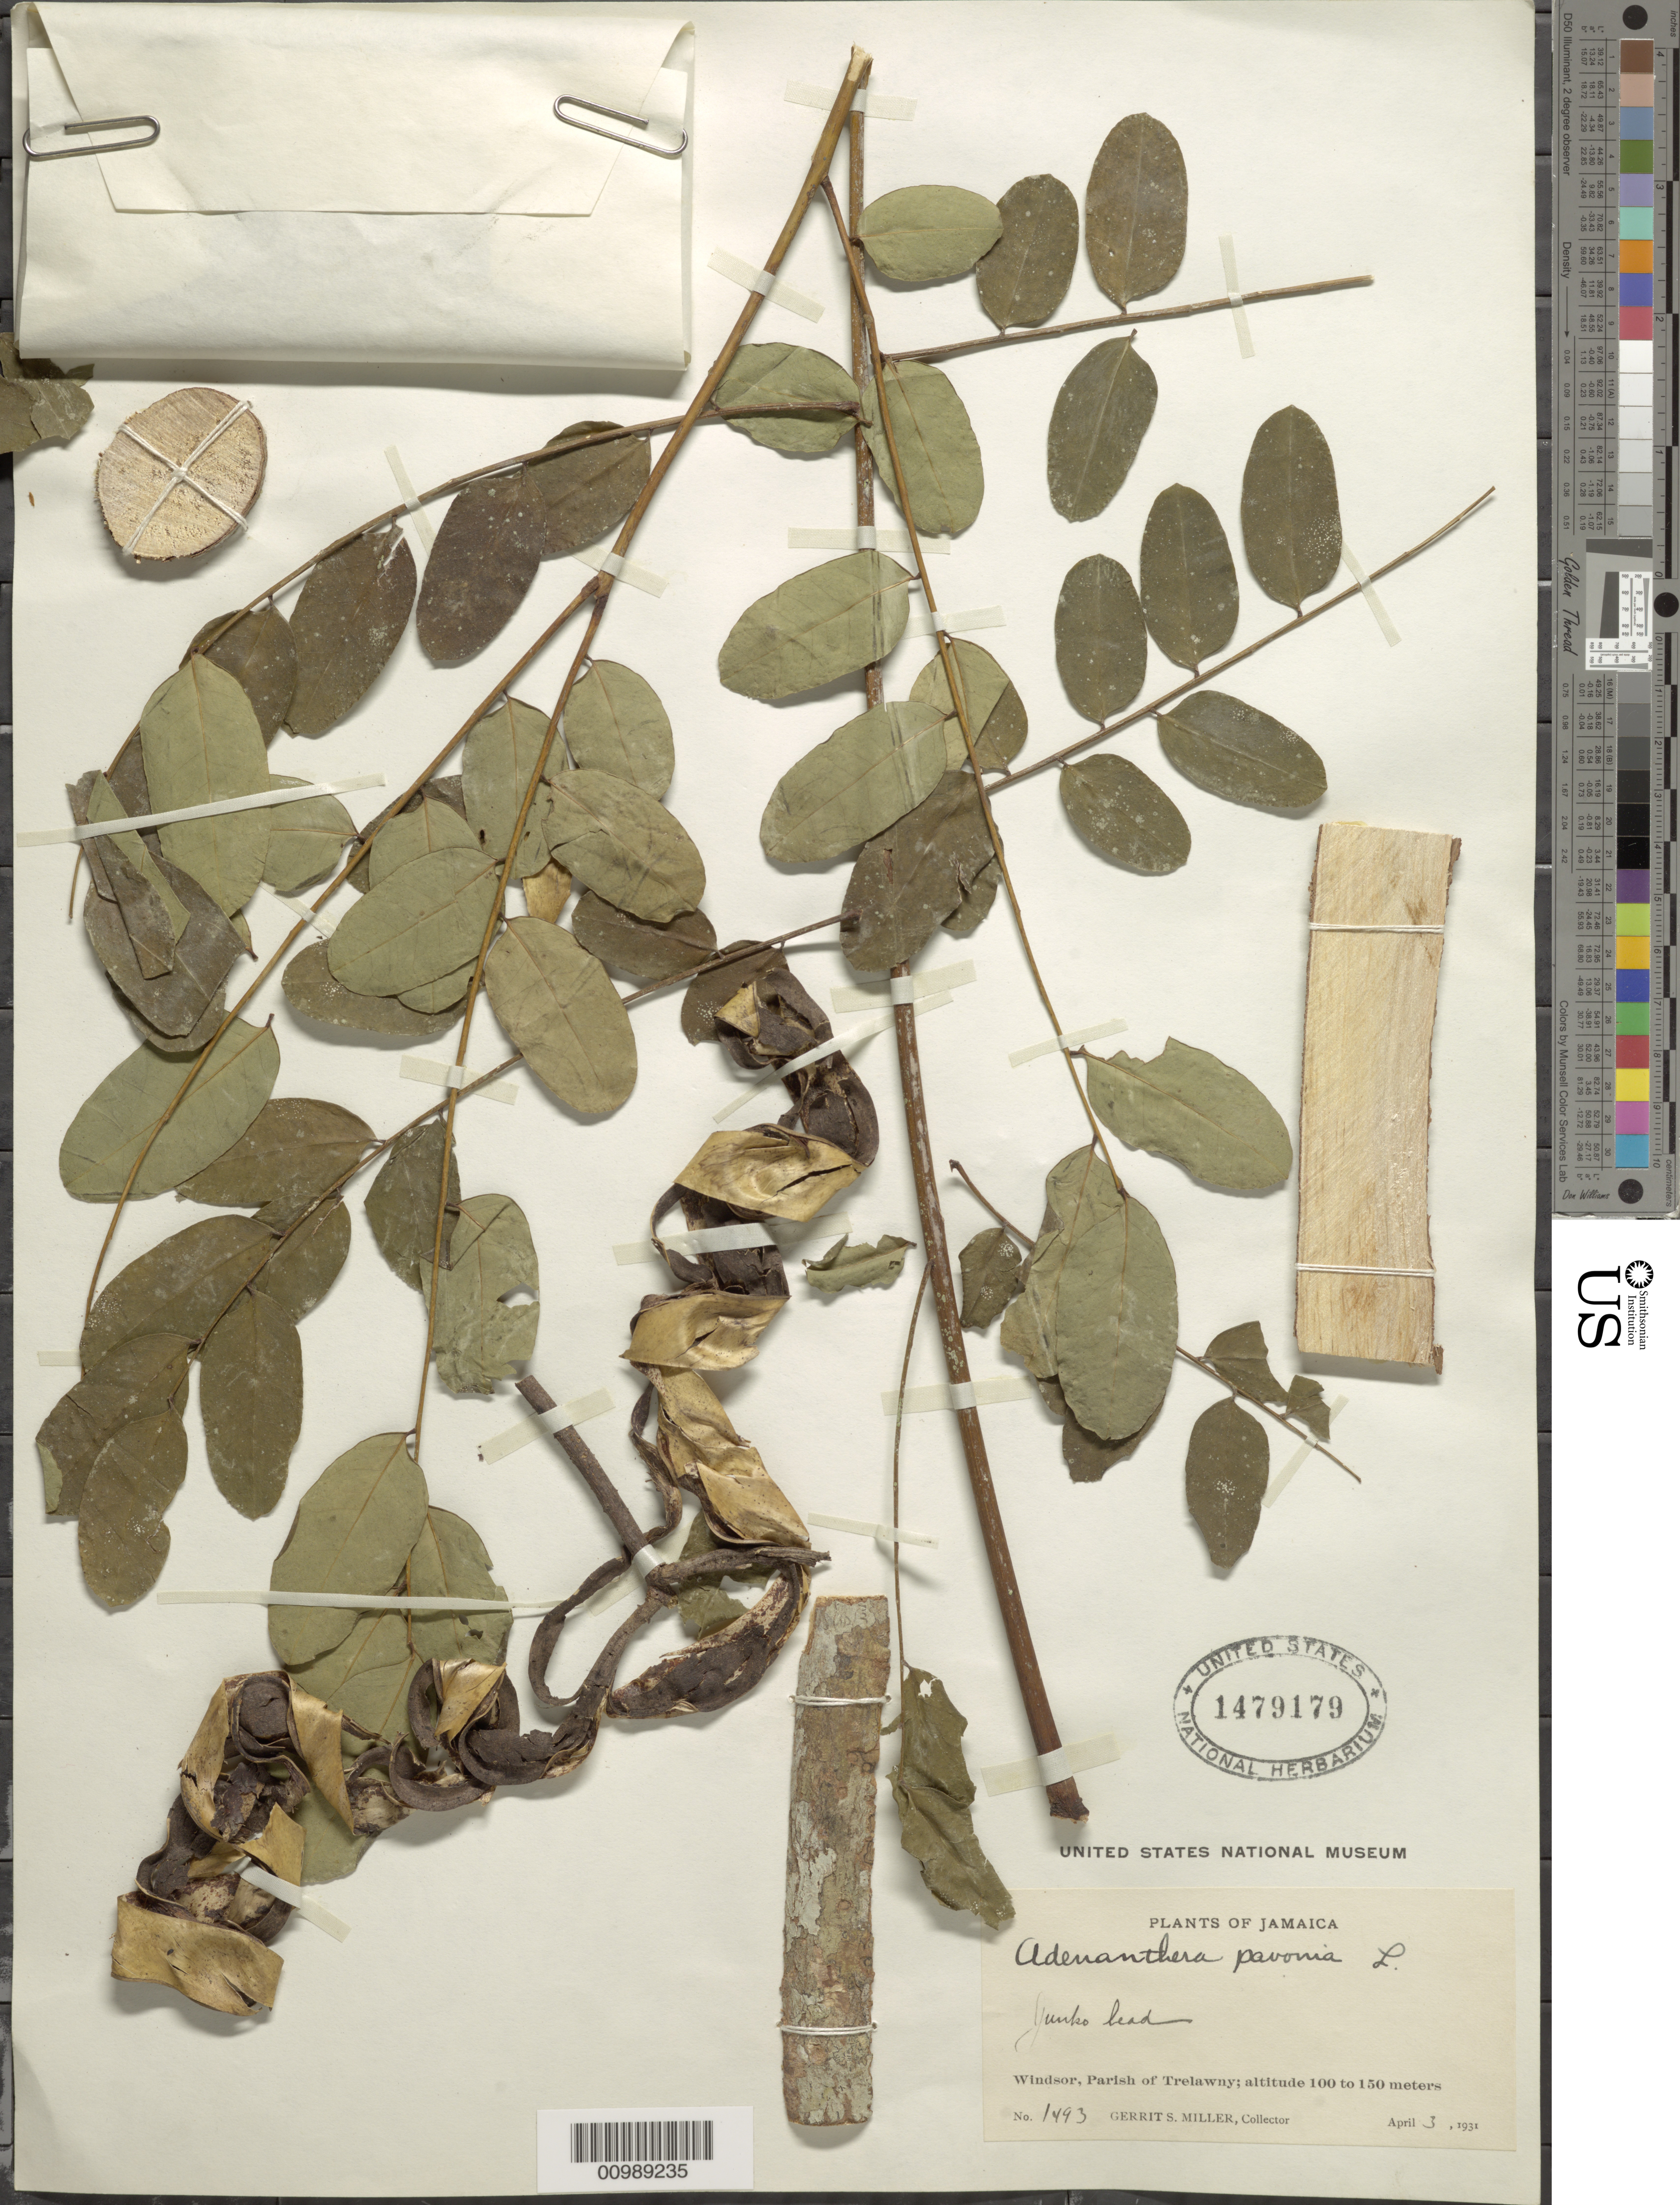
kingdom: Plantae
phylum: Tracheophyta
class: Magnoliopsida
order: Fabales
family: Fabaceae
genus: Adenanthera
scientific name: Adenanthera pavonina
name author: L.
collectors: G. S. Miller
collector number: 1493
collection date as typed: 03 Apr 1931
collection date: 1931-04-03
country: Jamaica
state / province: Trelawny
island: Jamaica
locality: Windsor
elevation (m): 100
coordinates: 0 N, 0 E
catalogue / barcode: US 1479179